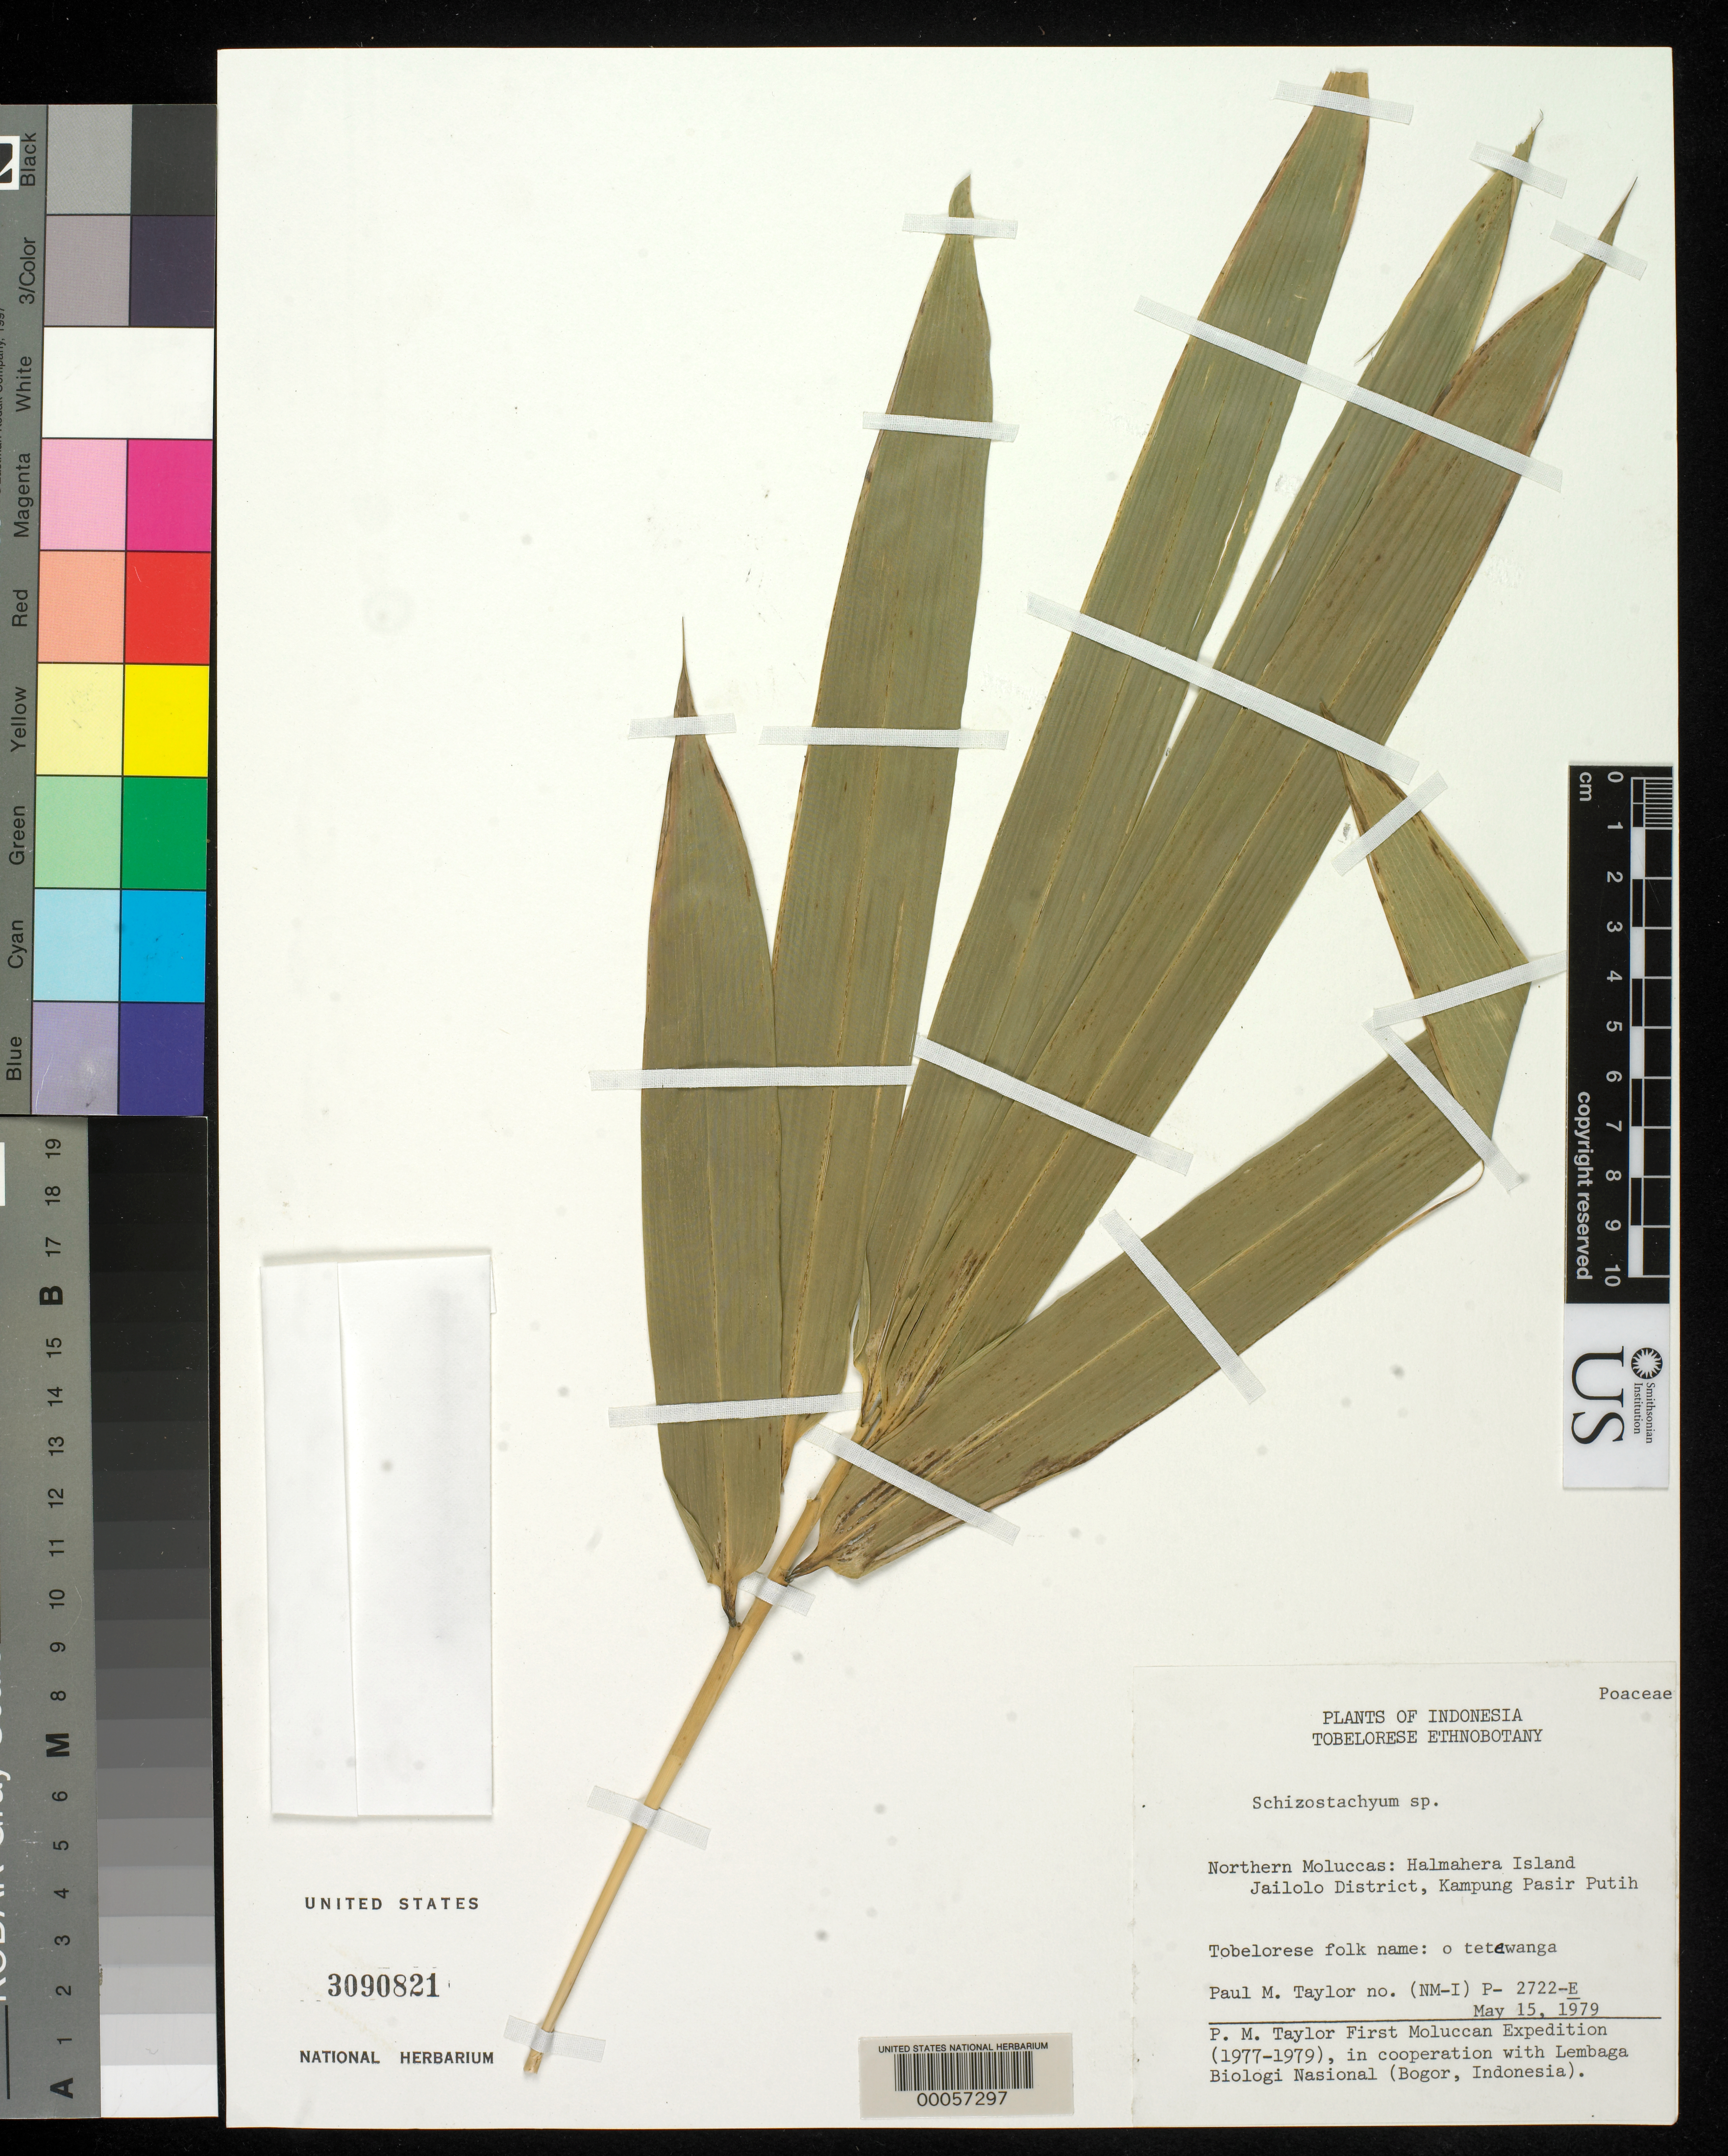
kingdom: Plantae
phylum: Tracheophyta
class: Liliopsida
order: Poales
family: Poaceae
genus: Schizostachyum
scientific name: Schizostachyum sp.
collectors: P. M. Taylor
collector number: P-2722-E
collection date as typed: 15 May 1979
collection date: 1979-05-15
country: Indonesia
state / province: Maluku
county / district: Maluku Utara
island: Halmahera Island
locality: Jailolo dist., Kampung Pasir Putih [Moluccas]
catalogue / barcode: US 3090821